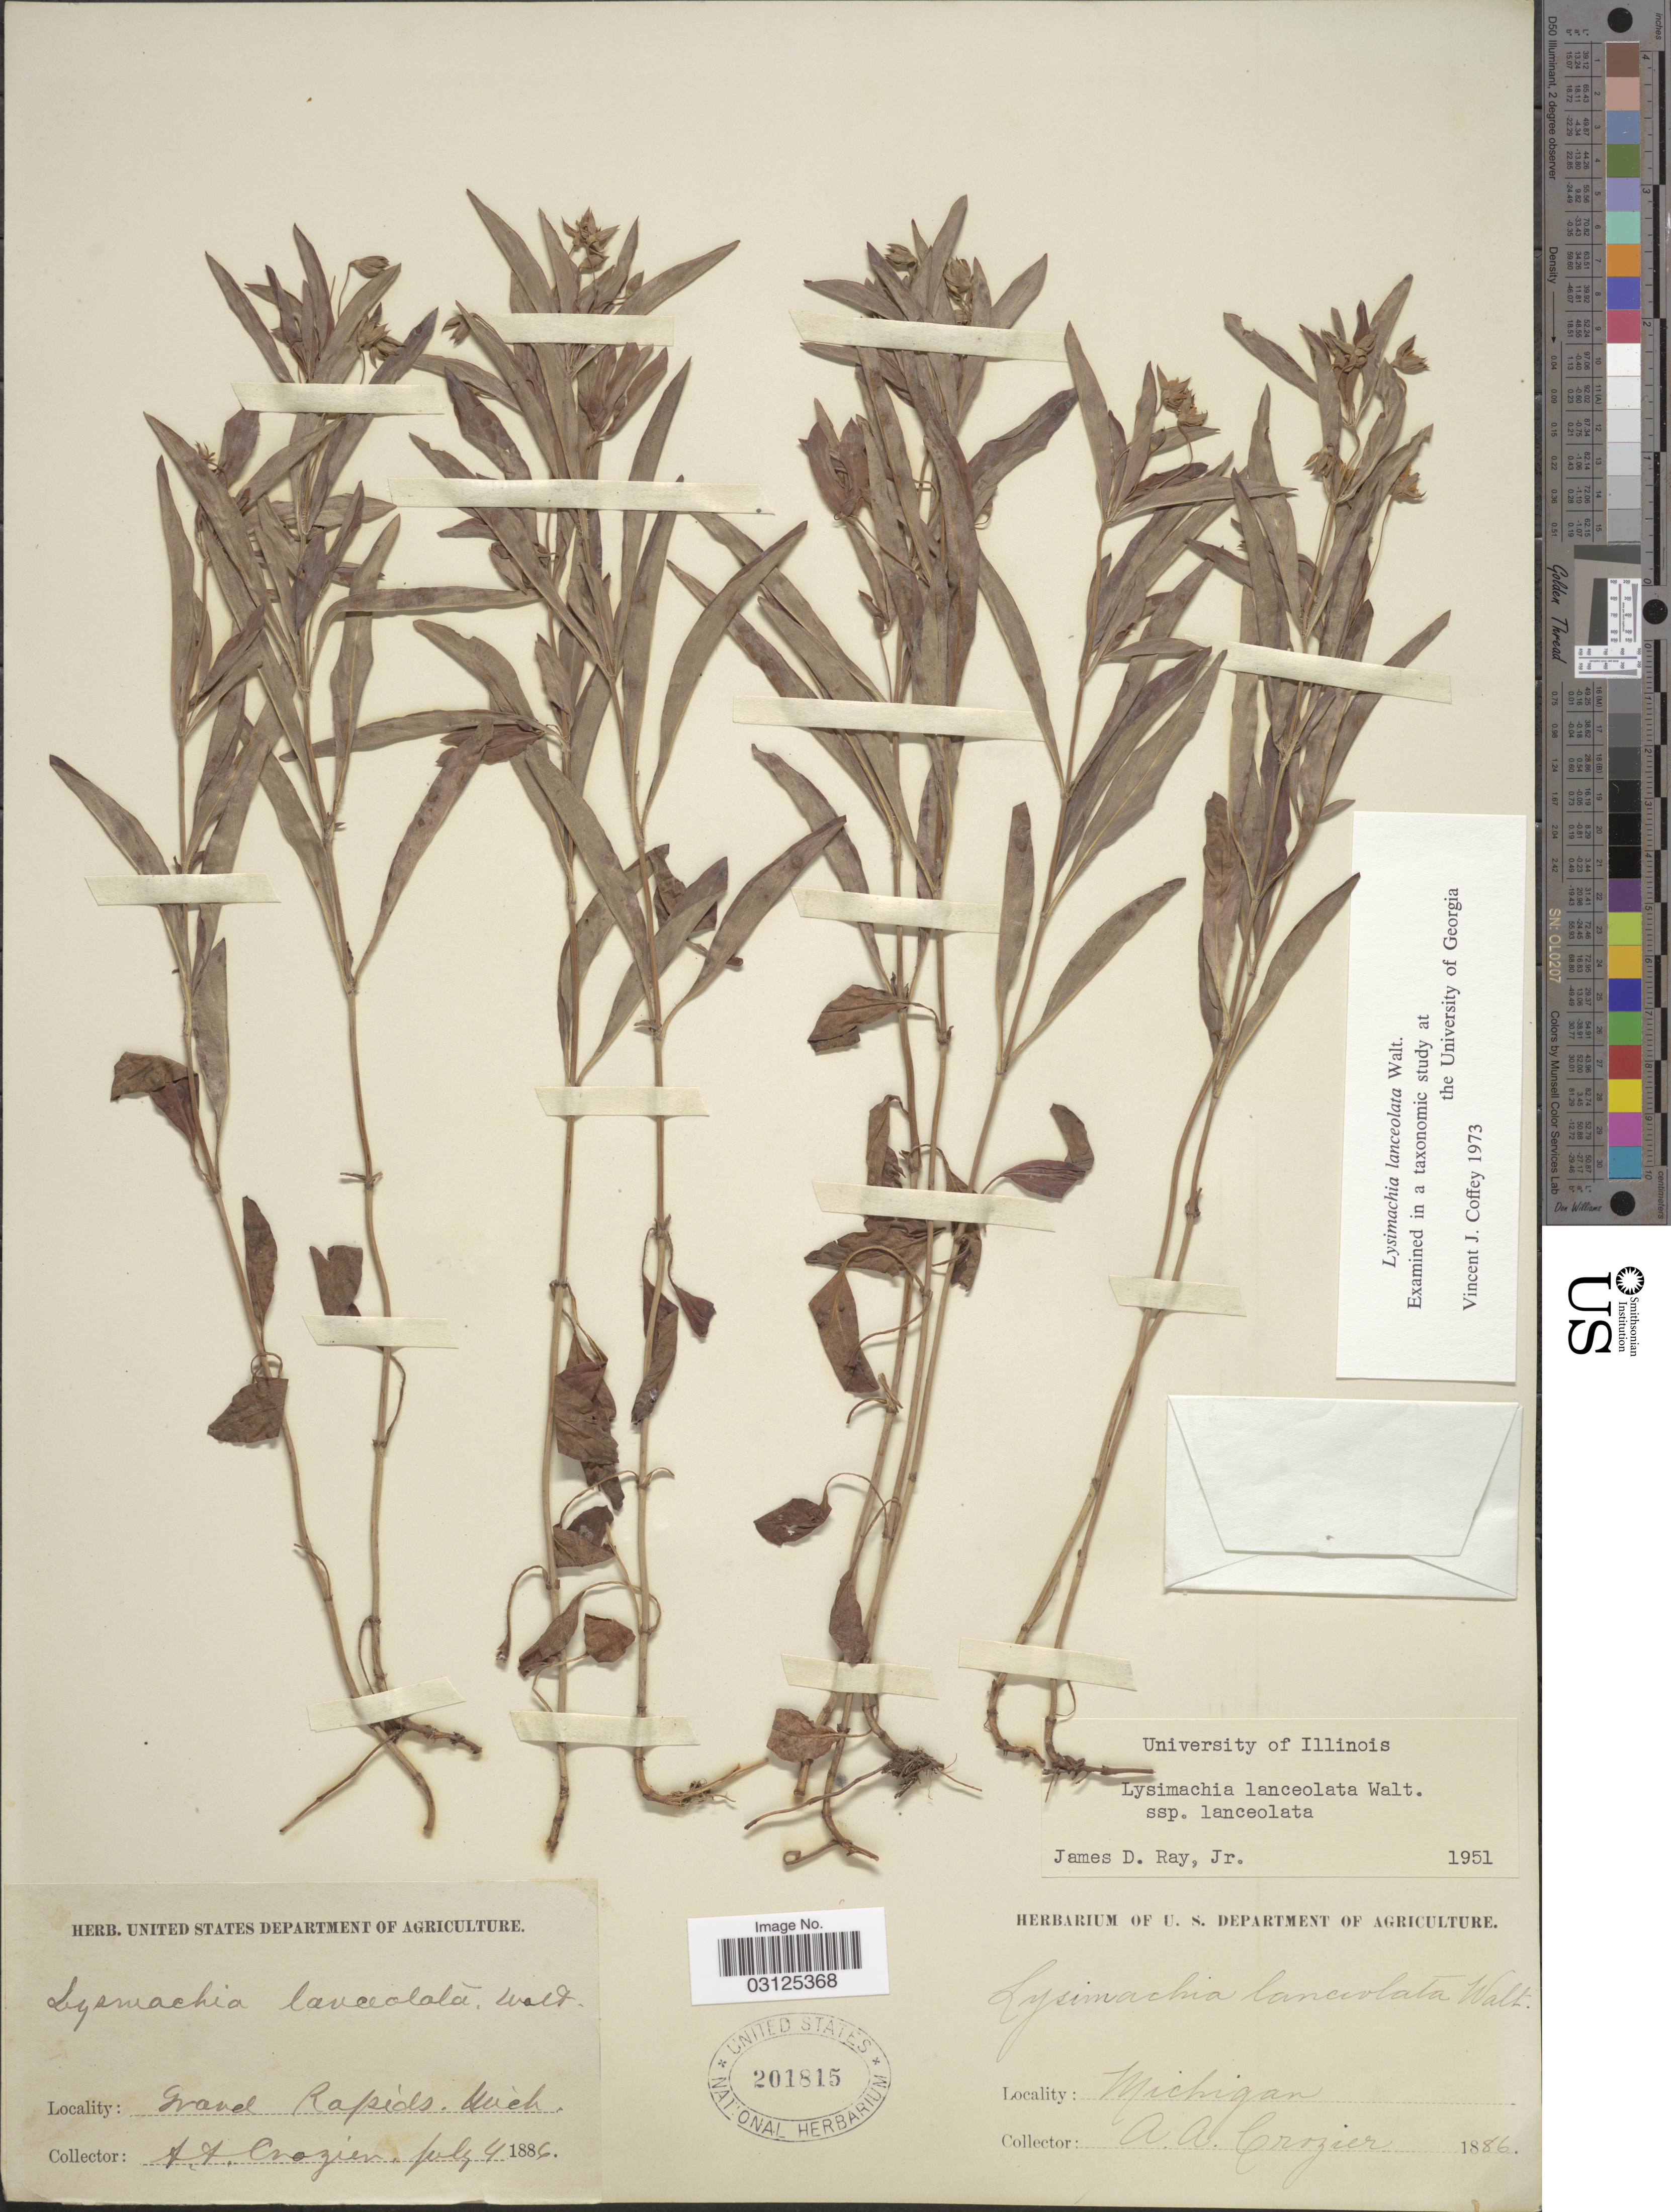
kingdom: Plantae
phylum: Tracheophyta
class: Magnoliopsida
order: Ericales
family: Primulaceae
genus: Lysimachia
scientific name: Lysimachia lanceolata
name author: Walter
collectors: A. Crozier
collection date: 1886-07-04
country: United States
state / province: Michigan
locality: Grand Rapides.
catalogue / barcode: US 201815